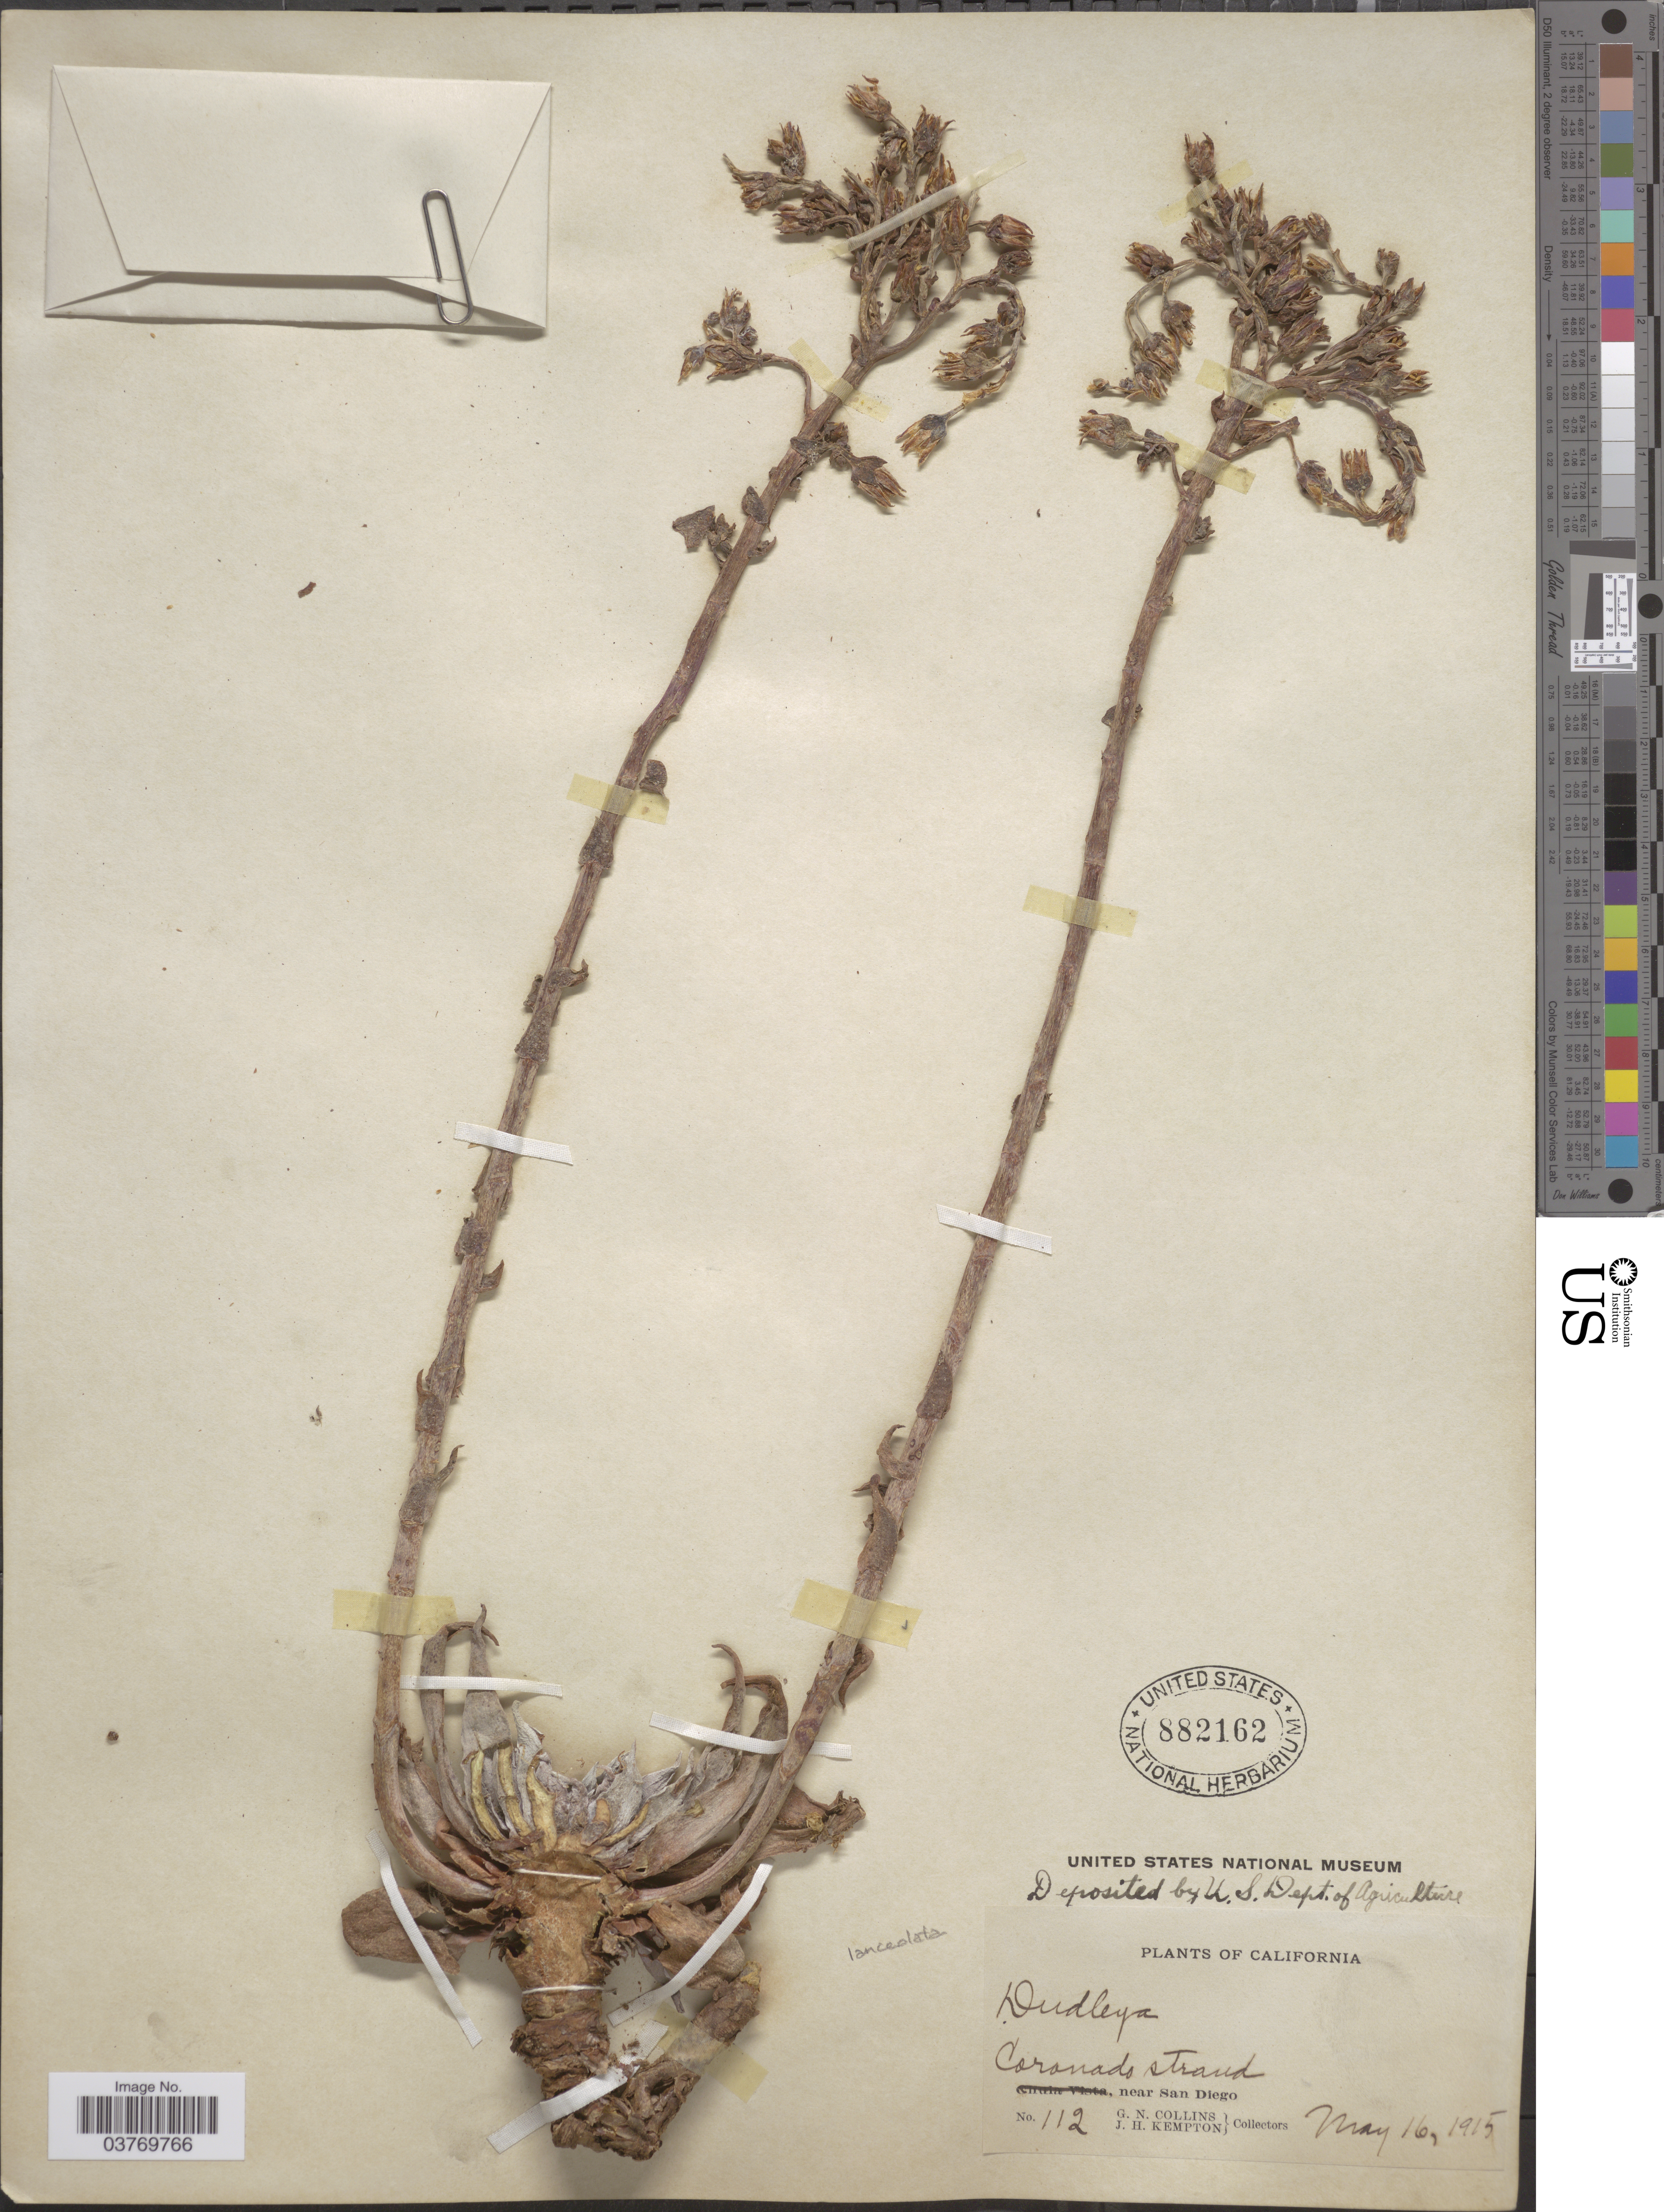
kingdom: Plantae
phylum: Tracheophyta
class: Magnoliopsida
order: Saxifragales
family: Crassulaceae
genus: Dudleya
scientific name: Dudleya lanceolata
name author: (Nutt.) Britton & Rose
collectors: G. Collins & J. H. Kempton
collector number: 112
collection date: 1915-05-16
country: United States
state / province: California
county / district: San Diego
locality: Coronado strand, near San Diego.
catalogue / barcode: US 882162